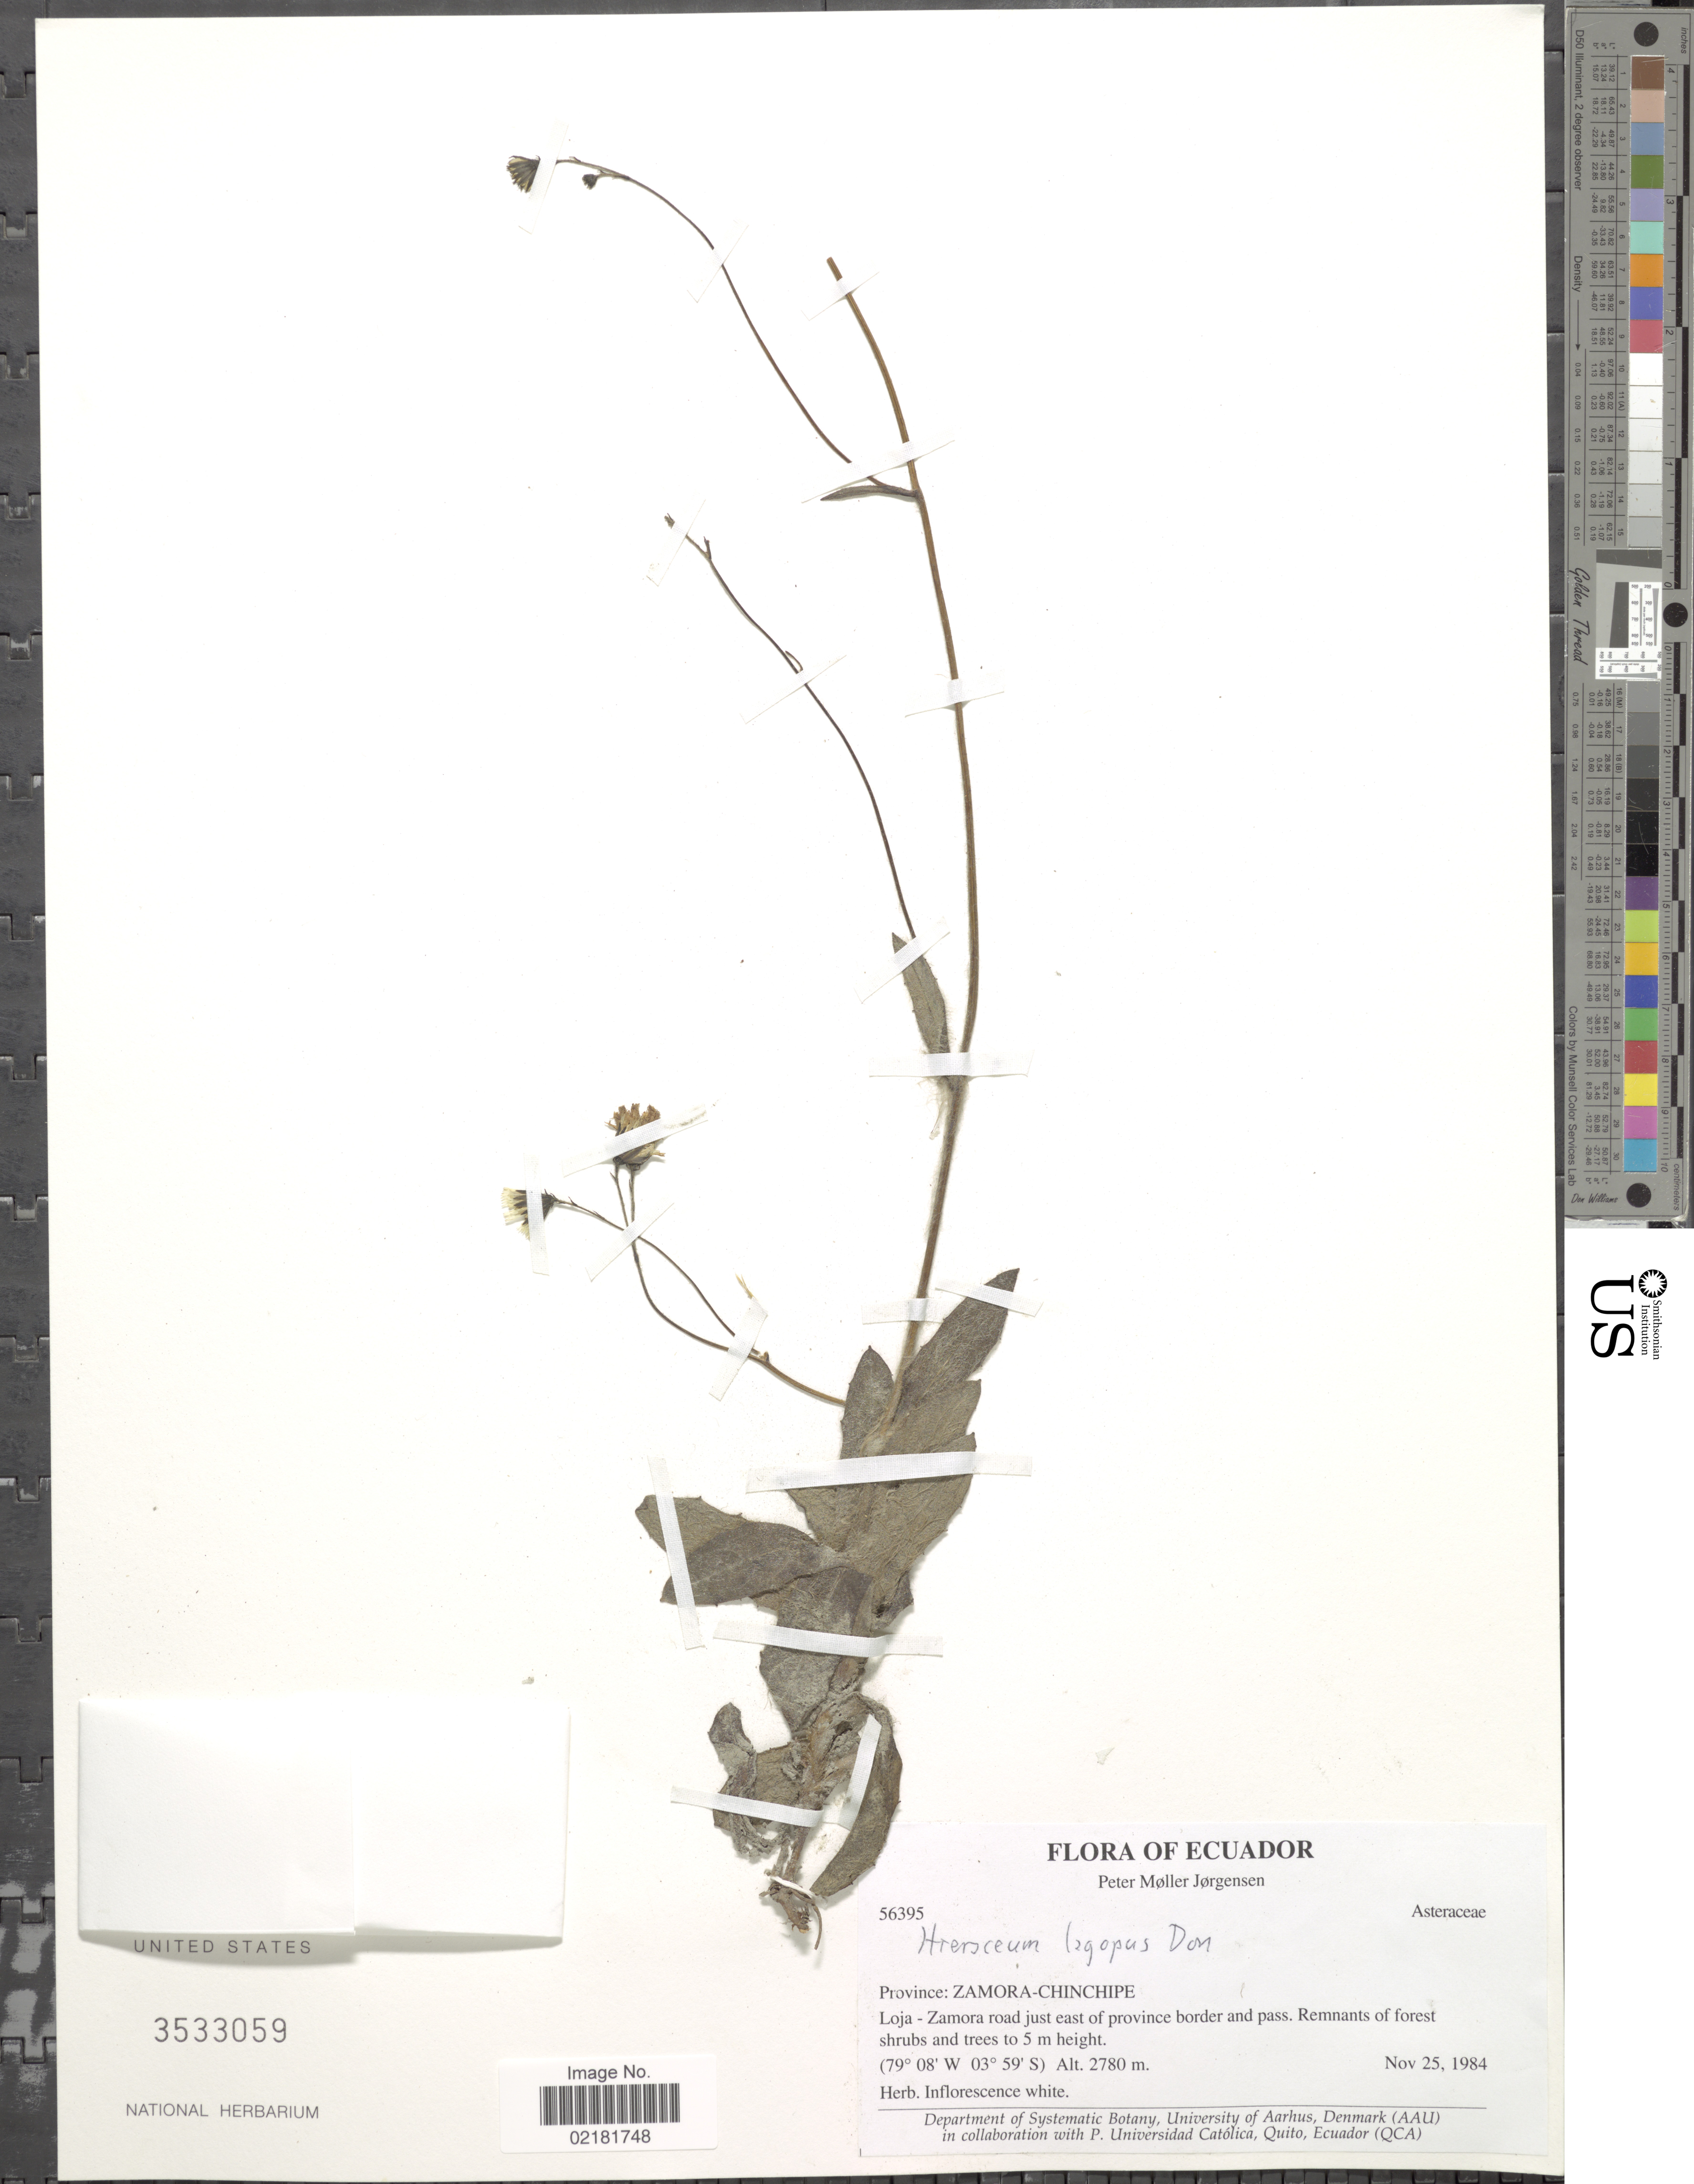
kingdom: Plantae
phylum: Tracheophyta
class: Magnoliopsida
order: Asterales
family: Asteraceae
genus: Hieracium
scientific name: Hieracium lagopus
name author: D. Don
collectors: P. M. Jørgensen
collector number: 56395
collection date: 1984-11-25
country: Ecuador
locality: Province: Zamora-Chinchipe, Loja-Zamora road just east of province border and pass.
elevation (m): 2780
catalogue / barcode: US 3533059